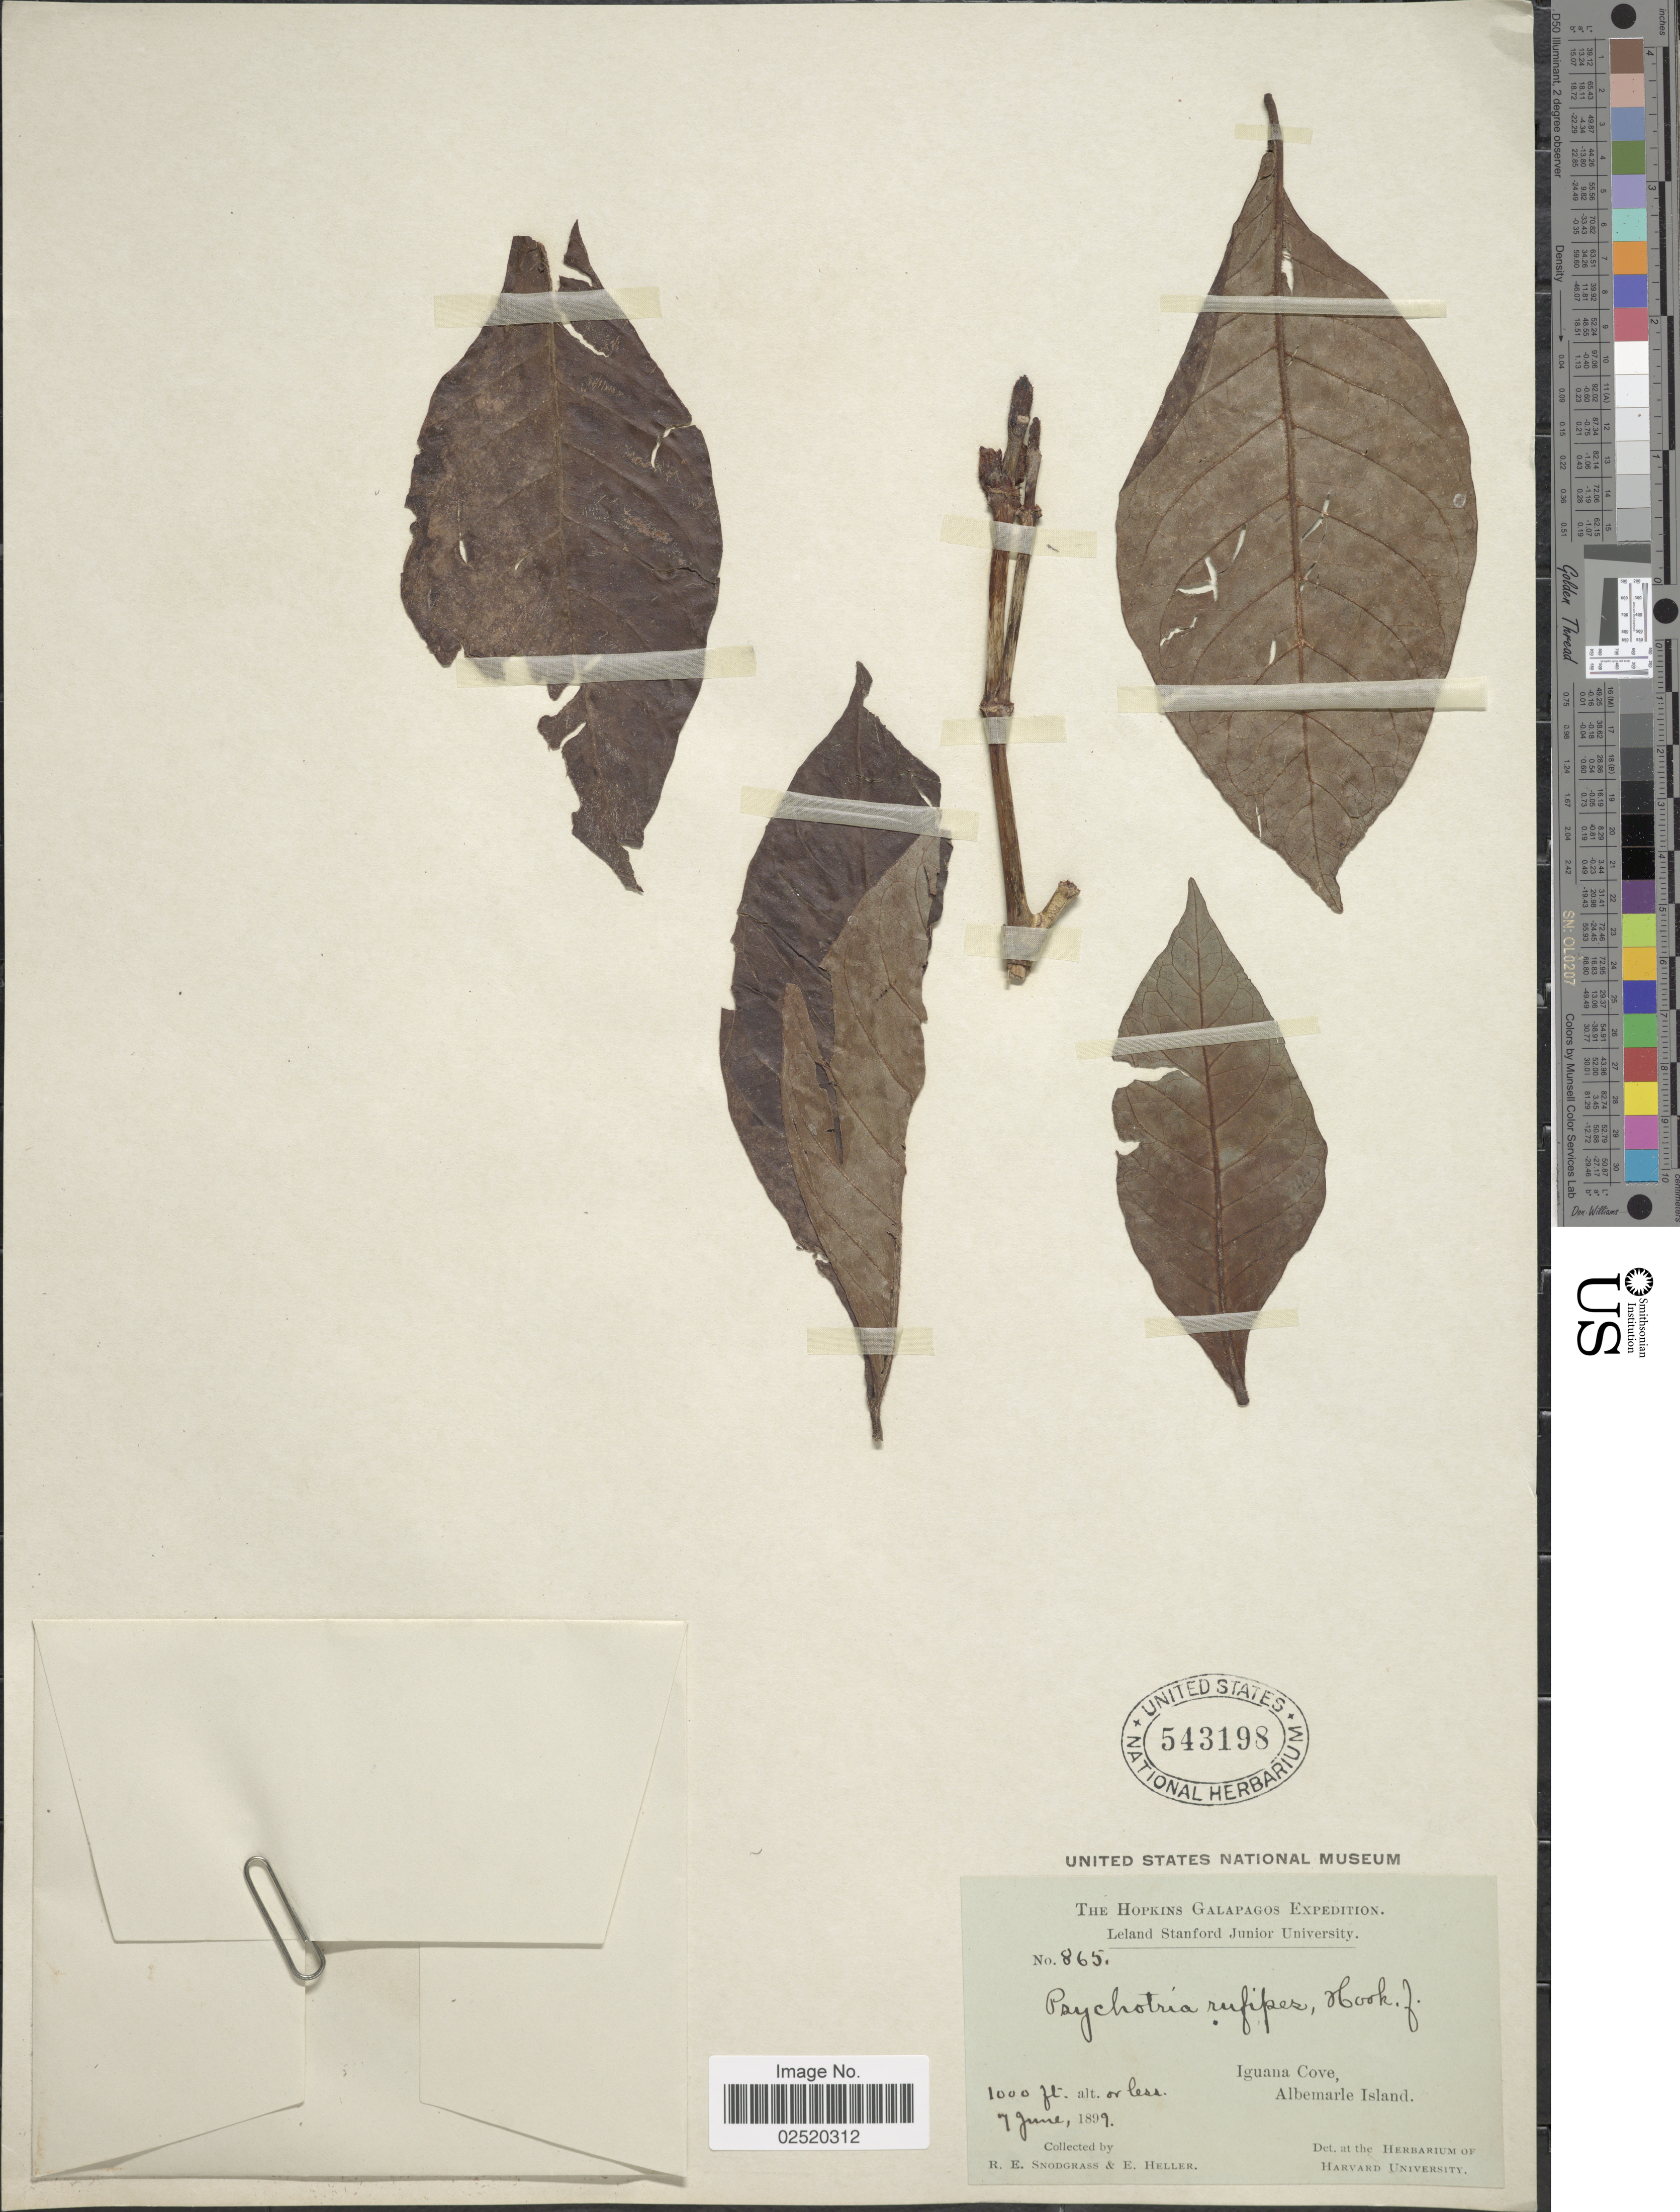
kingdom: Plantae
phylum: Tracheophyta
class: Magnoliopsida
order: Gentianales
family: Rubiaceae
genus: Psychotria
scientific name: Psychotria rufipes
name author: Hook. f.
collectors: R. E. Snodgrass & E. Heller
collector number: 865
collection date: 1899-06-07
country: Ecuador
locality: The Hopkins Galapagos, Iguana Cove, Albemarle Island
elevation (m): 305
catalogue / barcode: US 543198